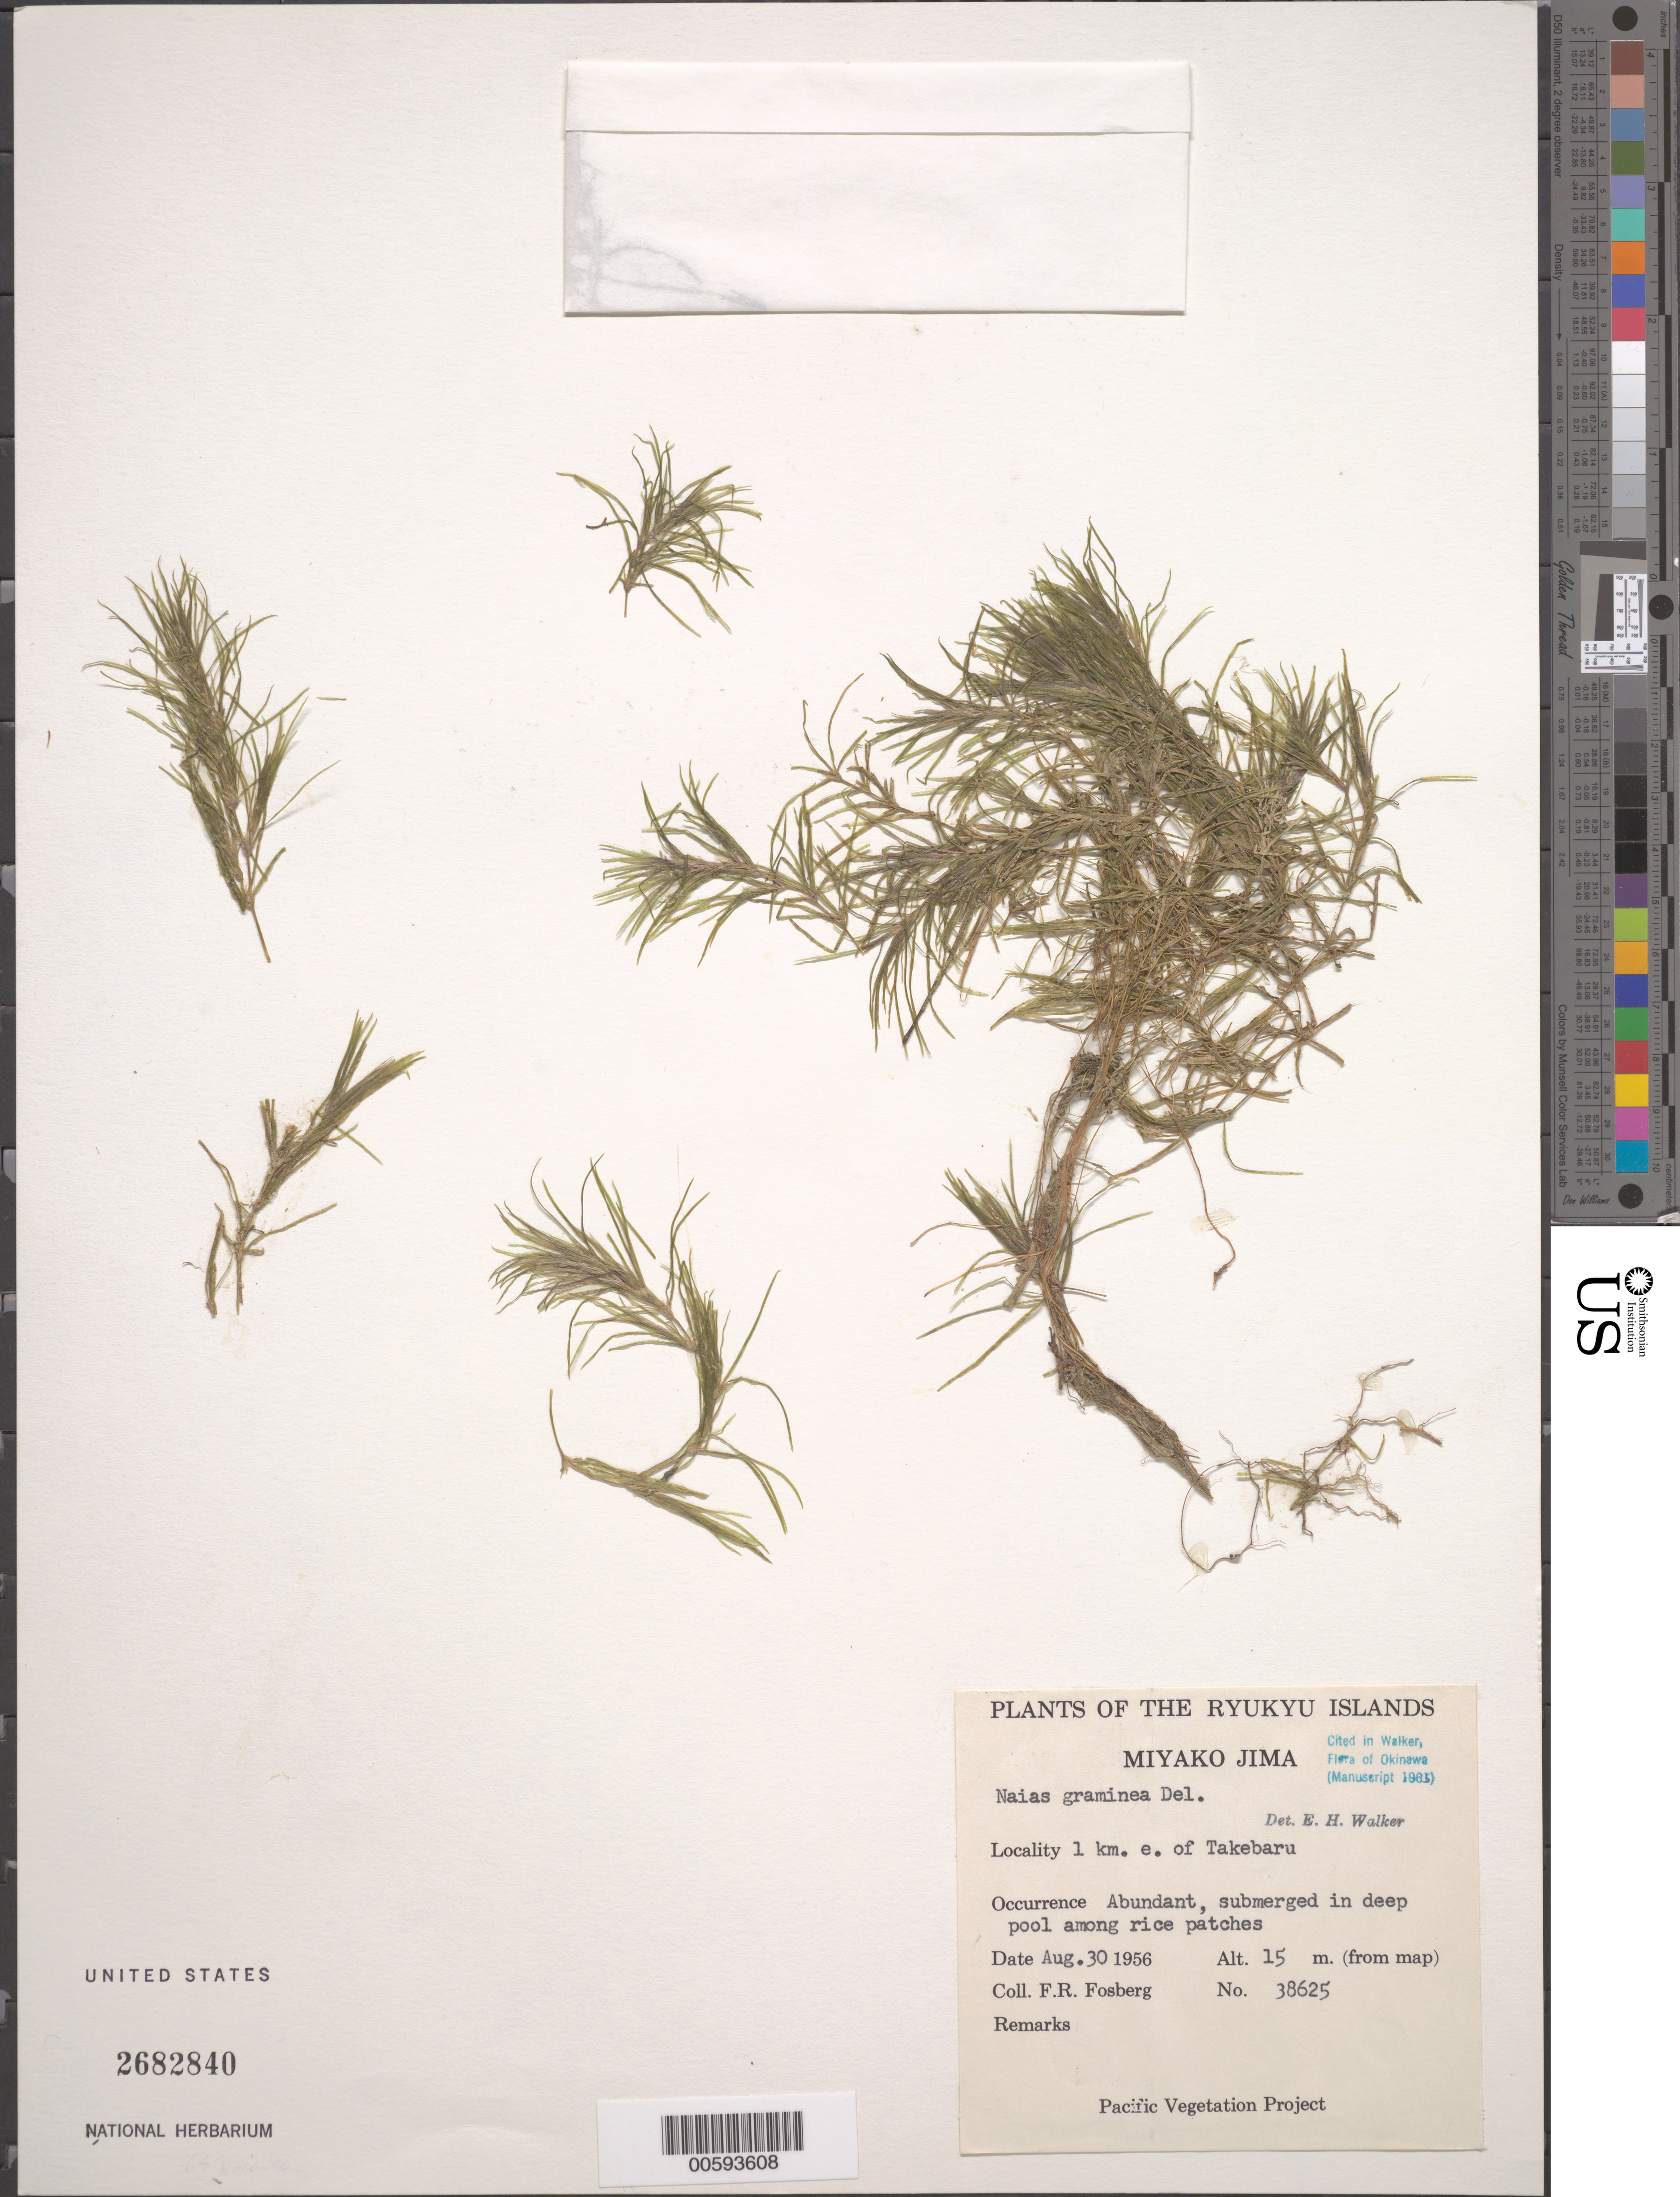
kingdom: Plantae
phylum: Tracheophyta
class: Liliopsida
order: Alismatales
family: Hydrocharitaceae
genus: Najas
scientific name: Najas graminea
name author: Delile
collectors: F. R. Fosberg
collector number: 38625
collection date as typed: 30 Aug 1956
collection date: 1956-08-30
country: Japan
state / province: Okinawa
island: Miyako-jima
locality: Miyako Jima, E of Takebaru [Sakishima Is.]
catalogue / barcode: US 2682840